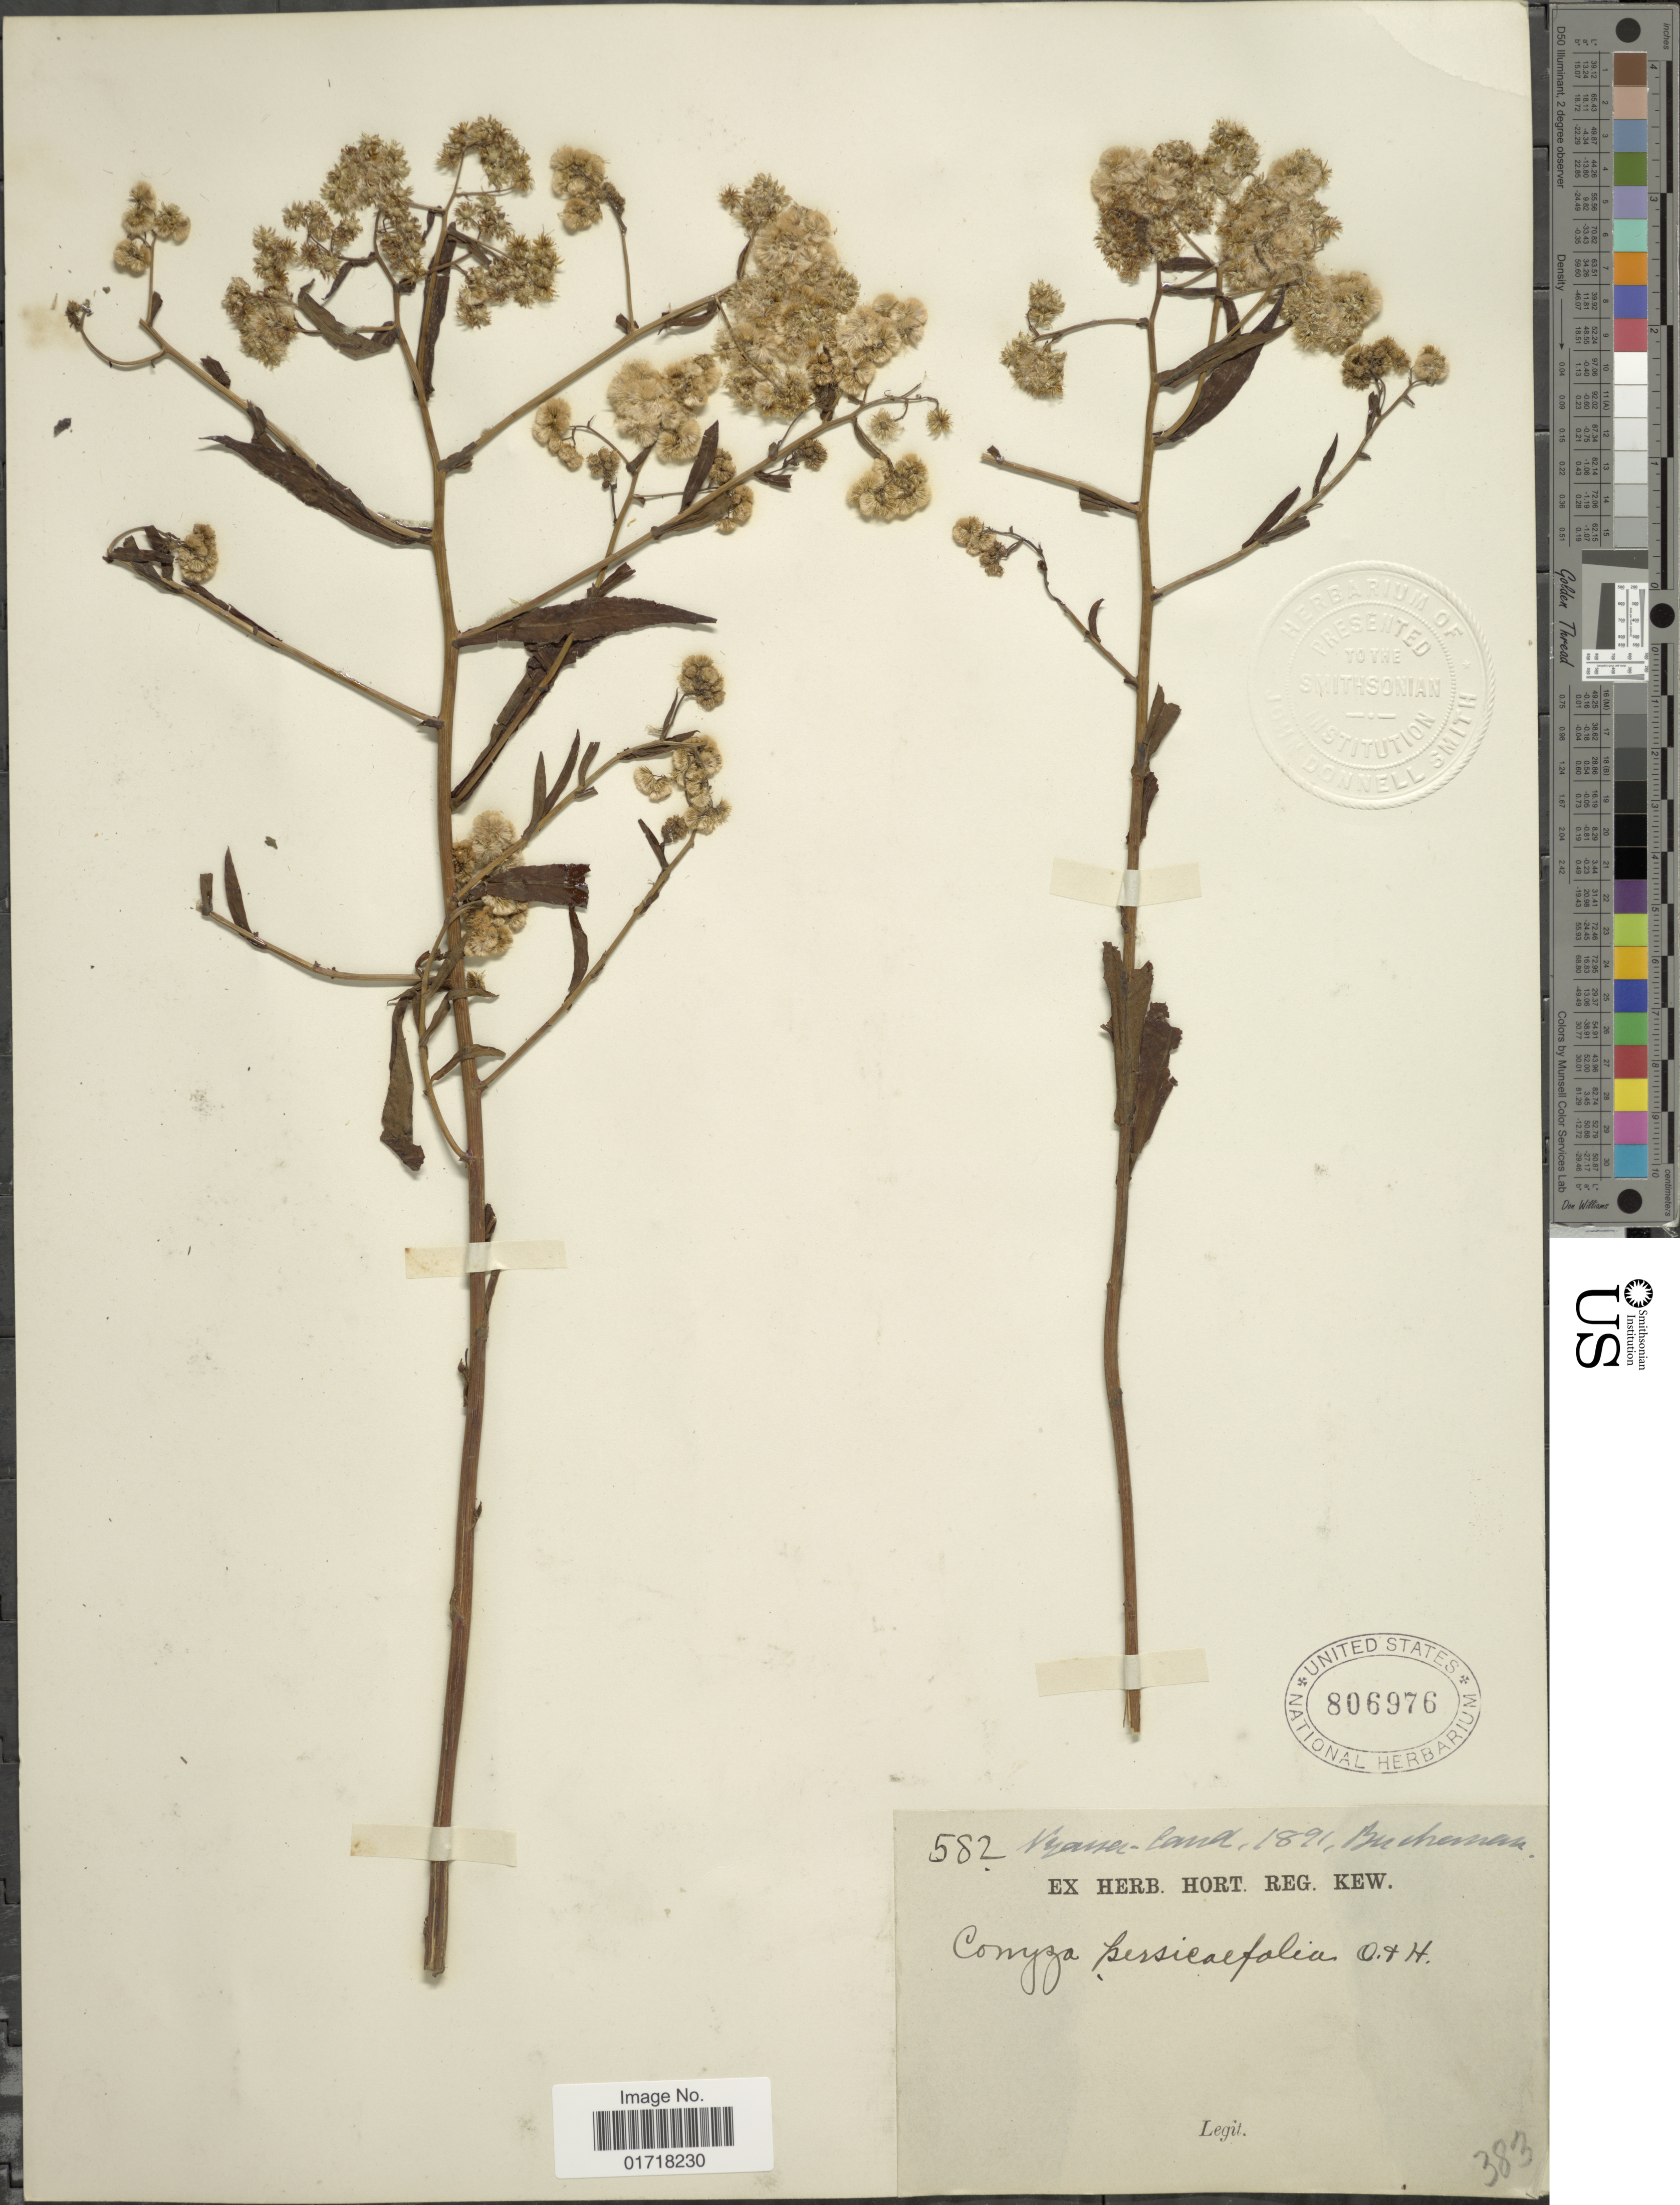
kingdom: Plantae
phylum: Tracheophyta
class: Magnoliopsida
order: Asterales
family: Asteraceae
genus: Conyza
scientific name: Conyza persicifolia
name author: (Benth.) Oliv. & Hiern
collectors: -. Buchanan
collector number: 582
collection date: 1891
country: Malawi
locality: Nyassaland, Buchanan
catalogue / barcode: US 806976